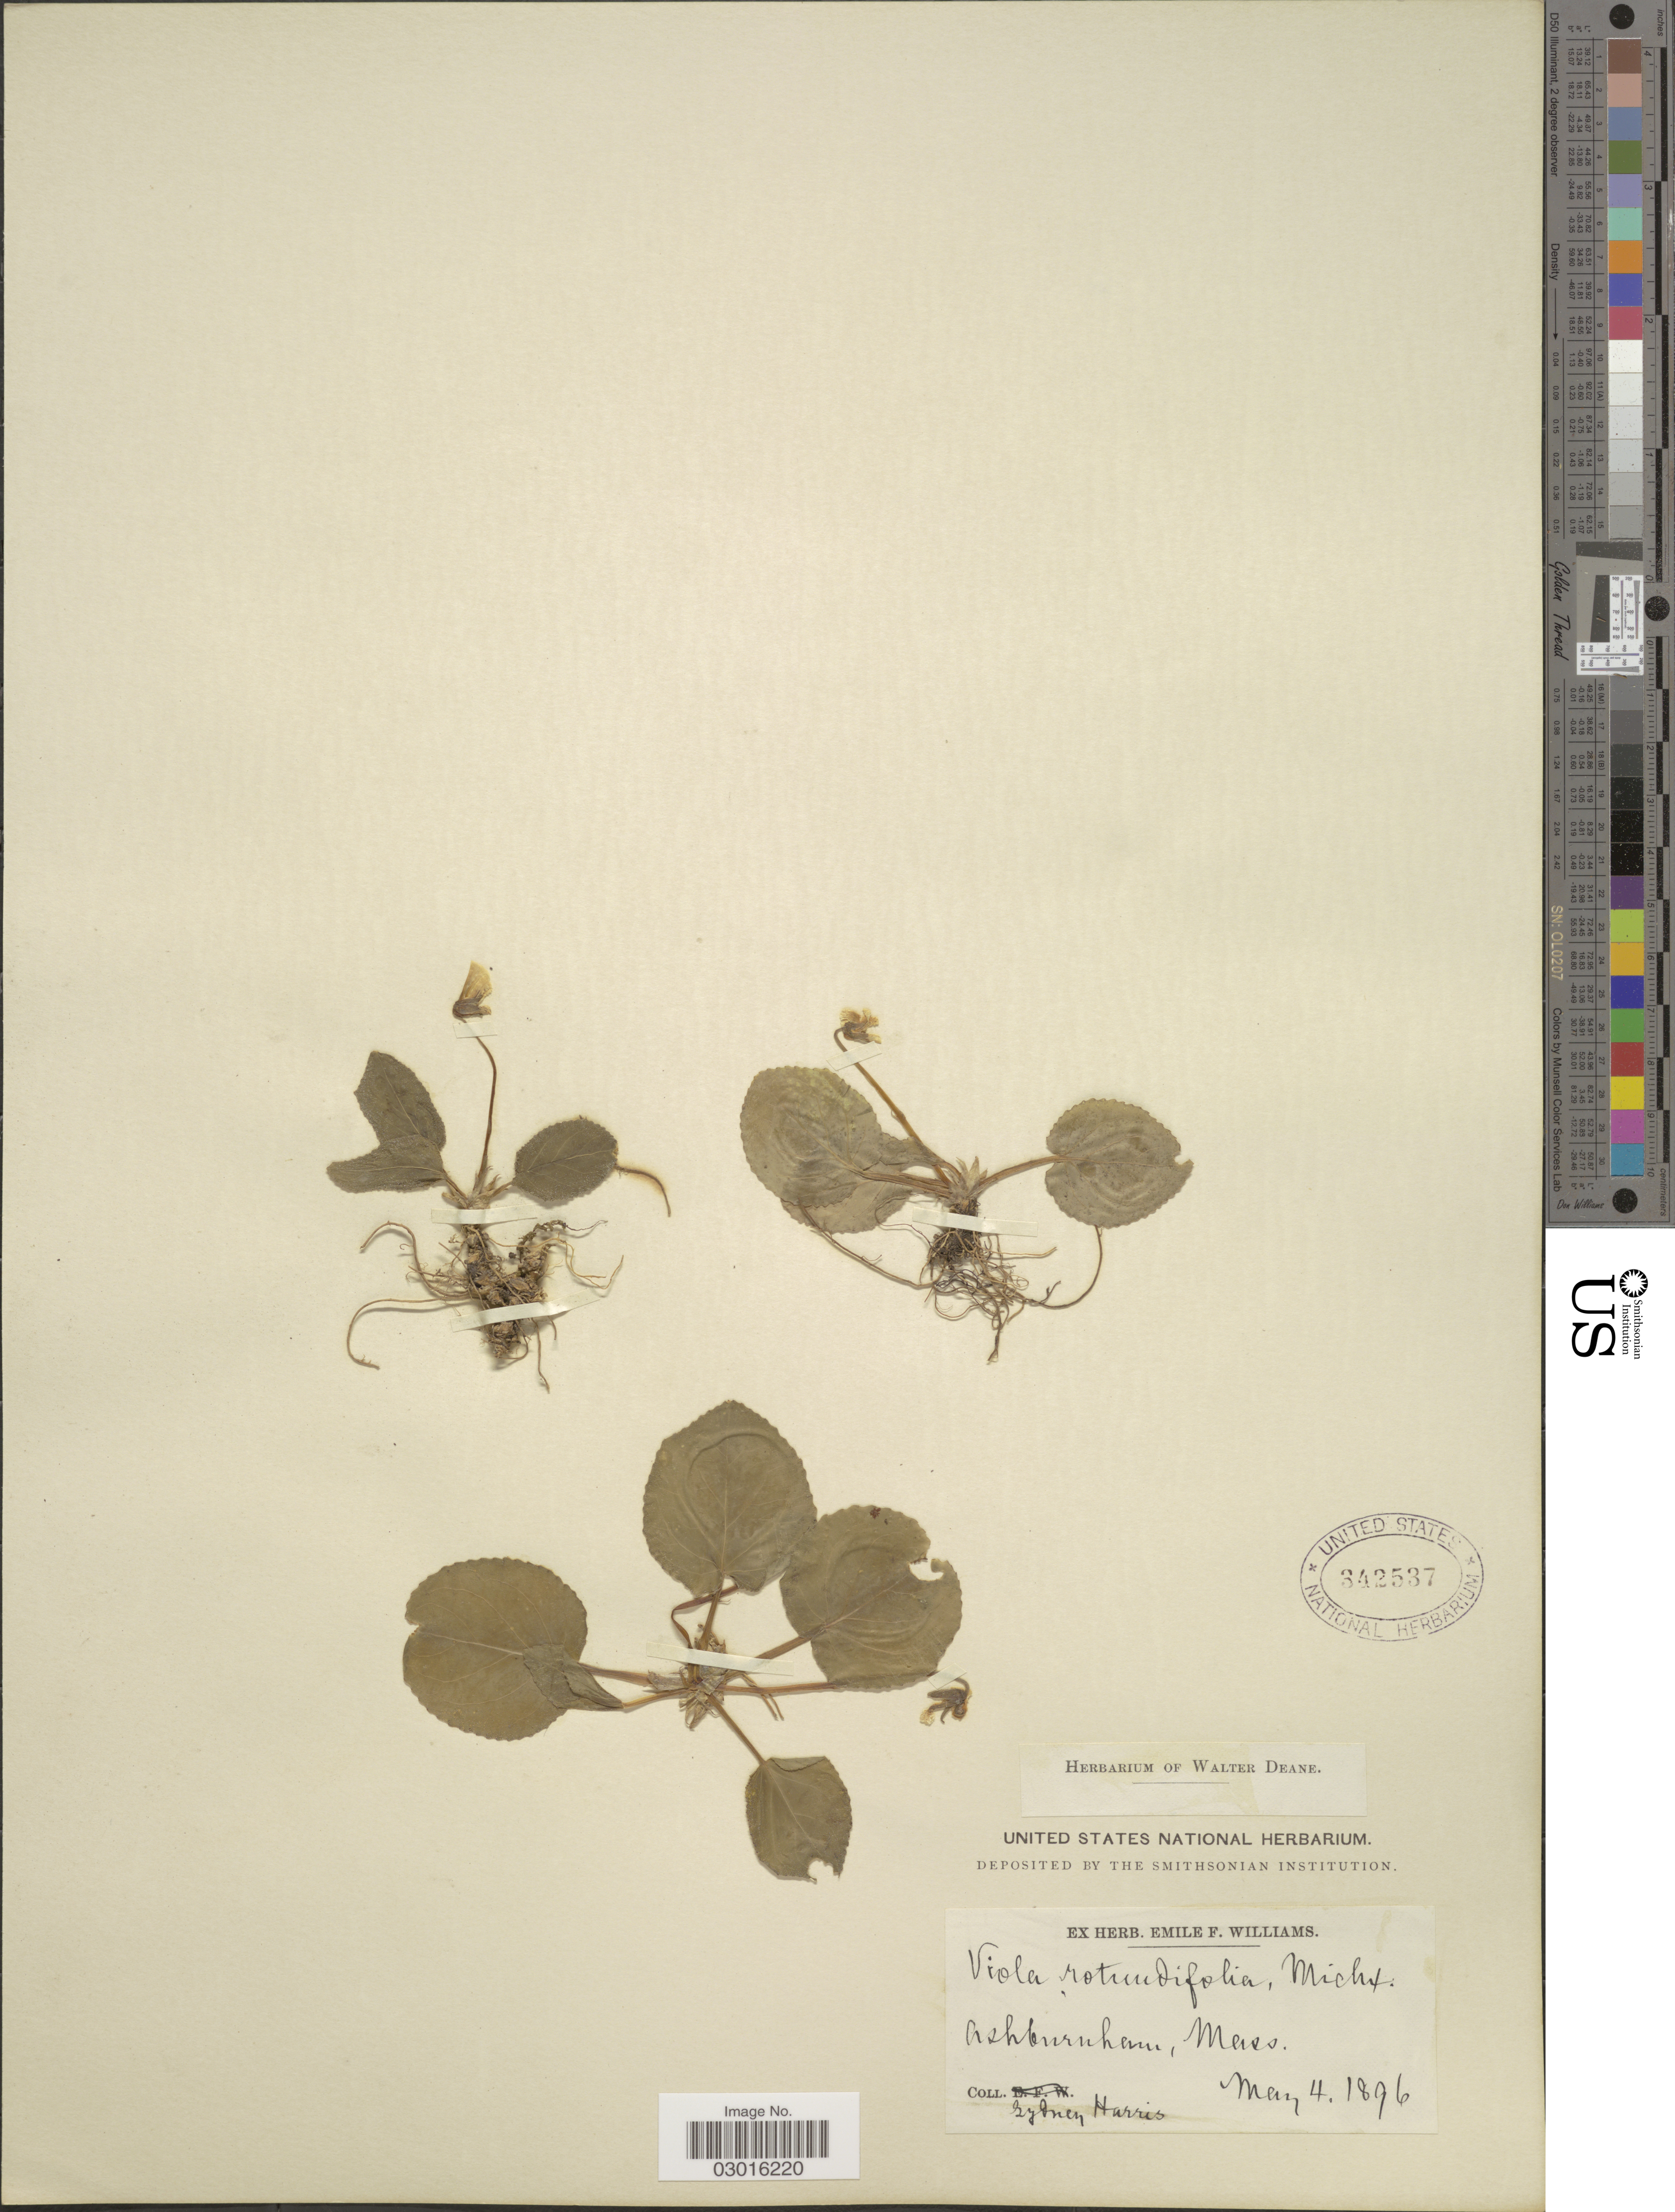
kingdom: Plantae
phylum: Tracheophyta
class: Magnoliopsida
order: Malpighiales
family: Violaceae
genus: Viola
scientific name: Viola rotundifolia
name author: Michx.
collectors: S. Harris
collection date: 1896-05-04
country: United States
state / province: Massachusetts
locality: Ashburnham.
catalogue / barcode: US 342537